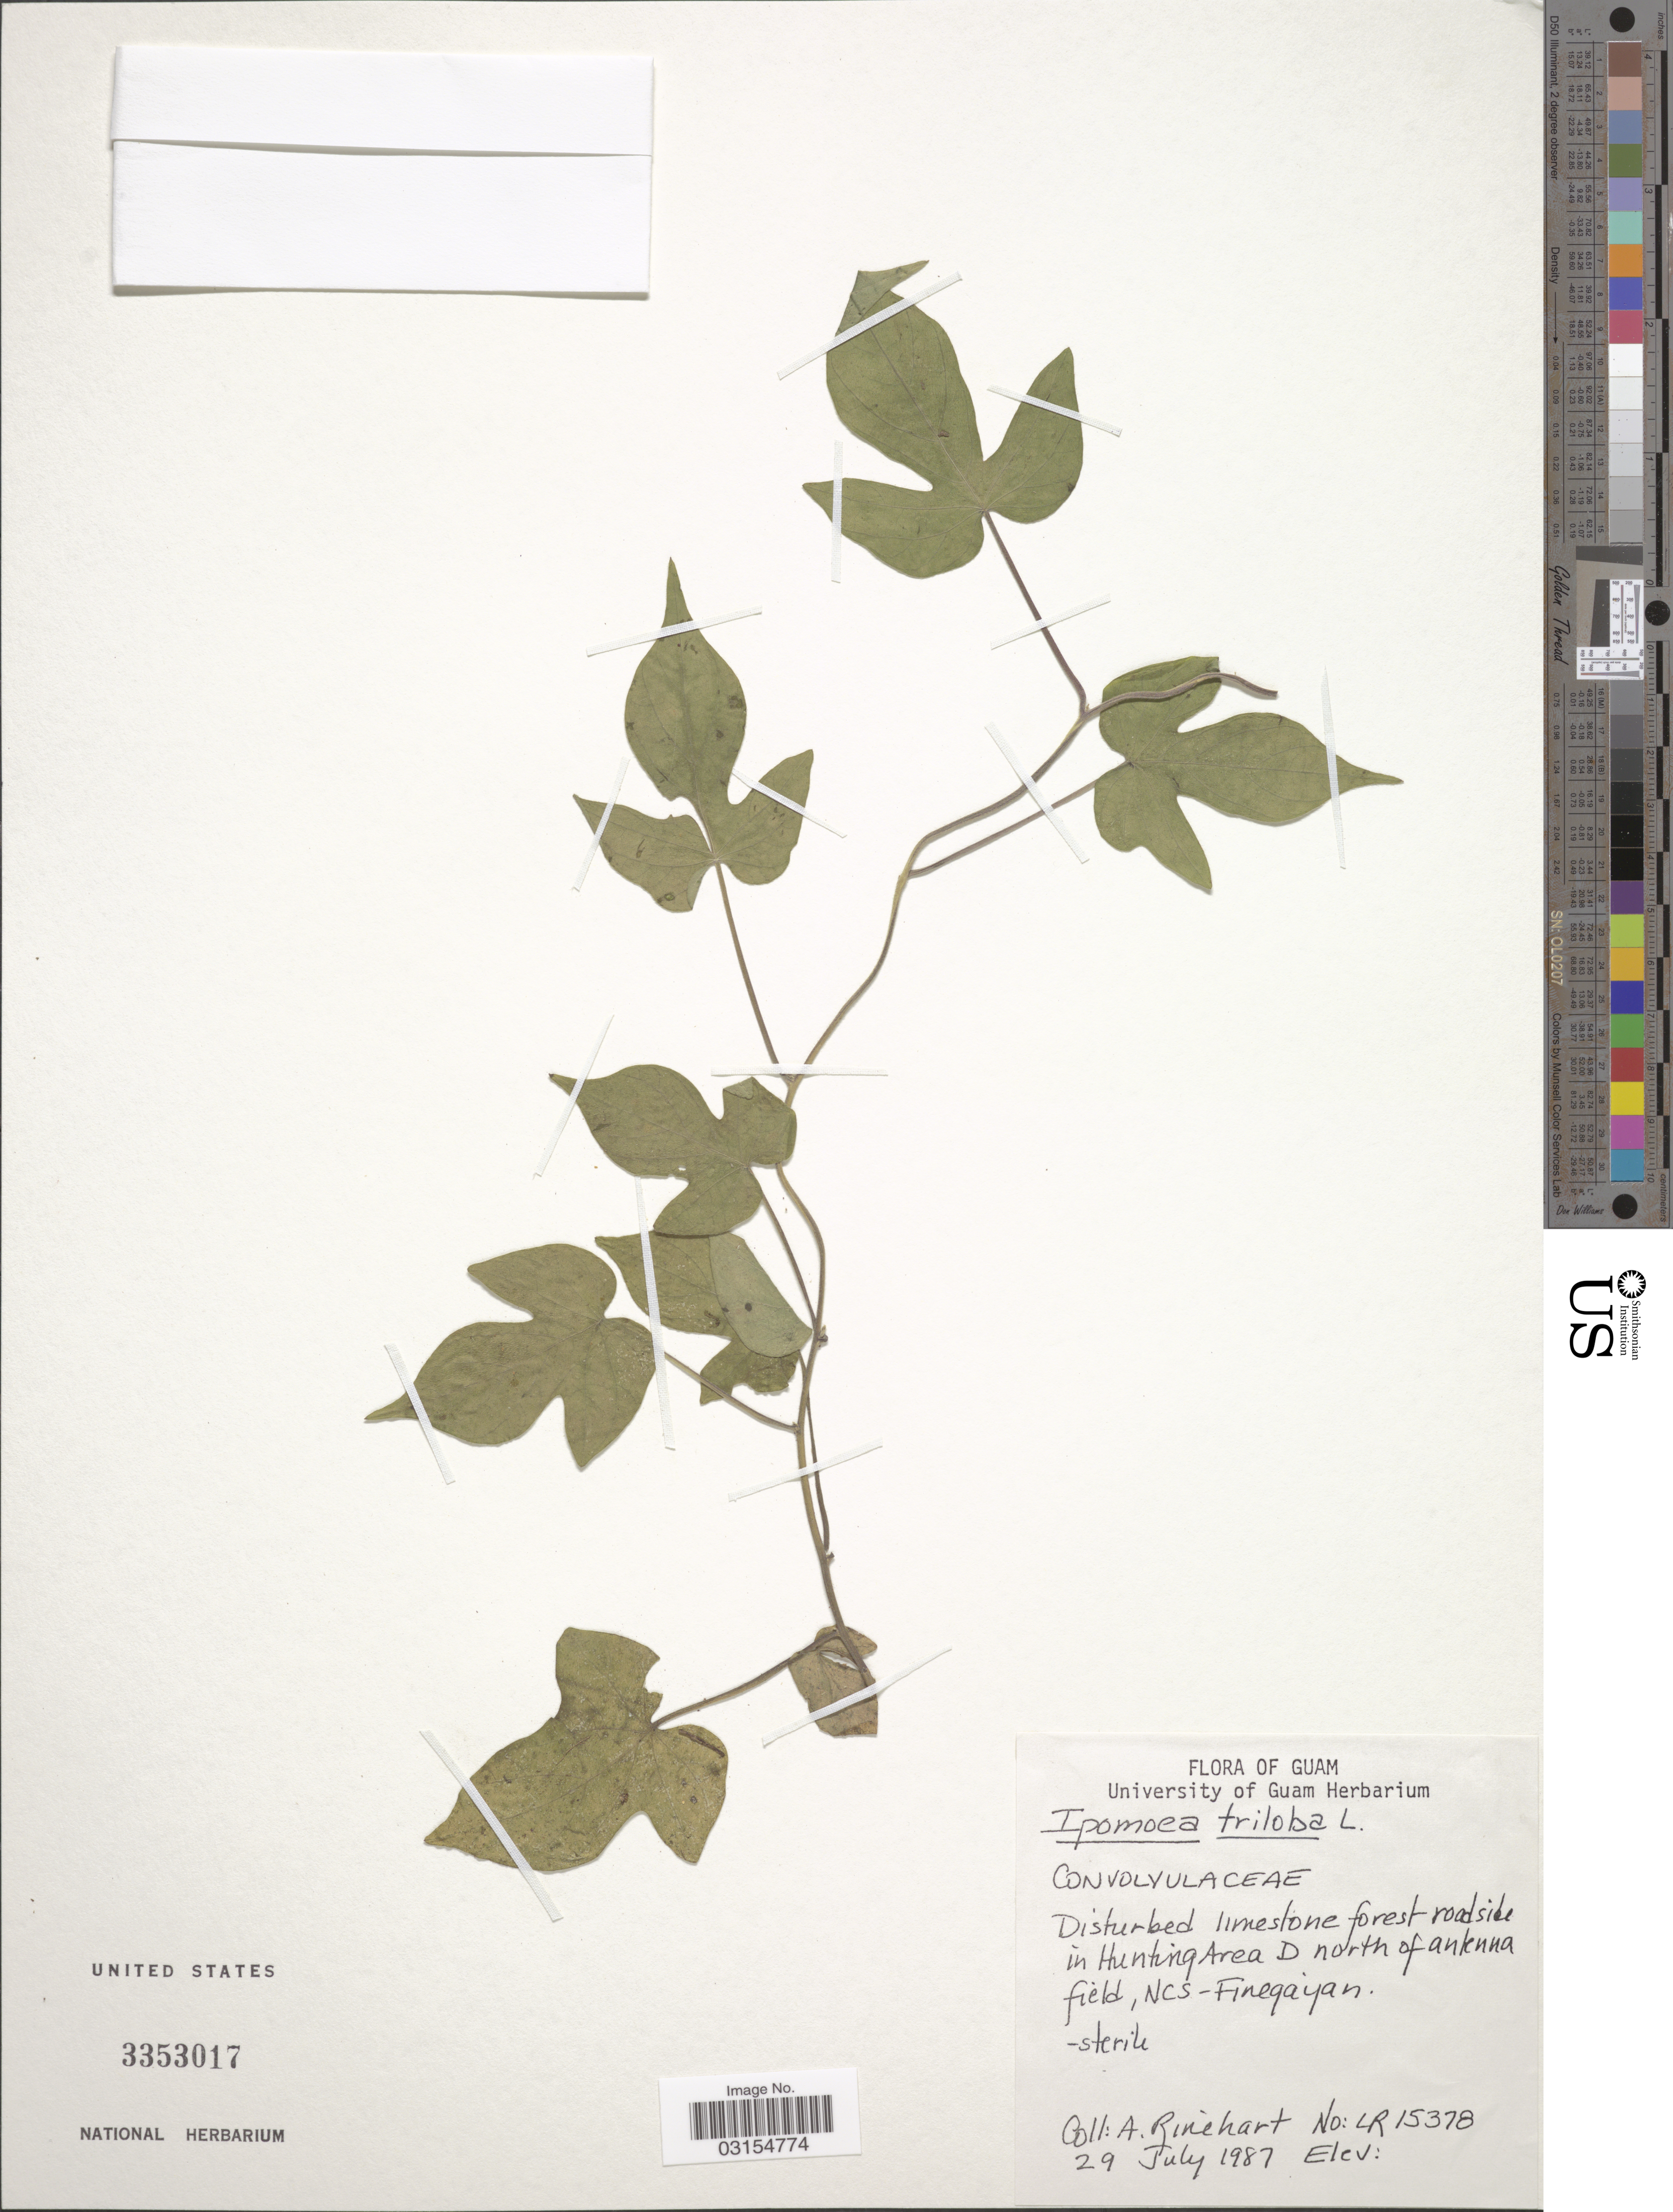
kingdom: Plantae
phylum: Tracheophyta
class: Magnoliopsida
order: Solanales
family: Convolvulaceae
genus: Ipomoea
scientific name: Ipomoea triloba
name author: L.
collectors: A. Rinehart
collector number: LR15378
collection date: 1987-07-29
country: Guam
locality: Disturbed limestone forest roadside in Hunting Area D North of Ankuna [interpreted] field, NCS-Finegayan [interpreted].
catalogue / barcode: US 3353017